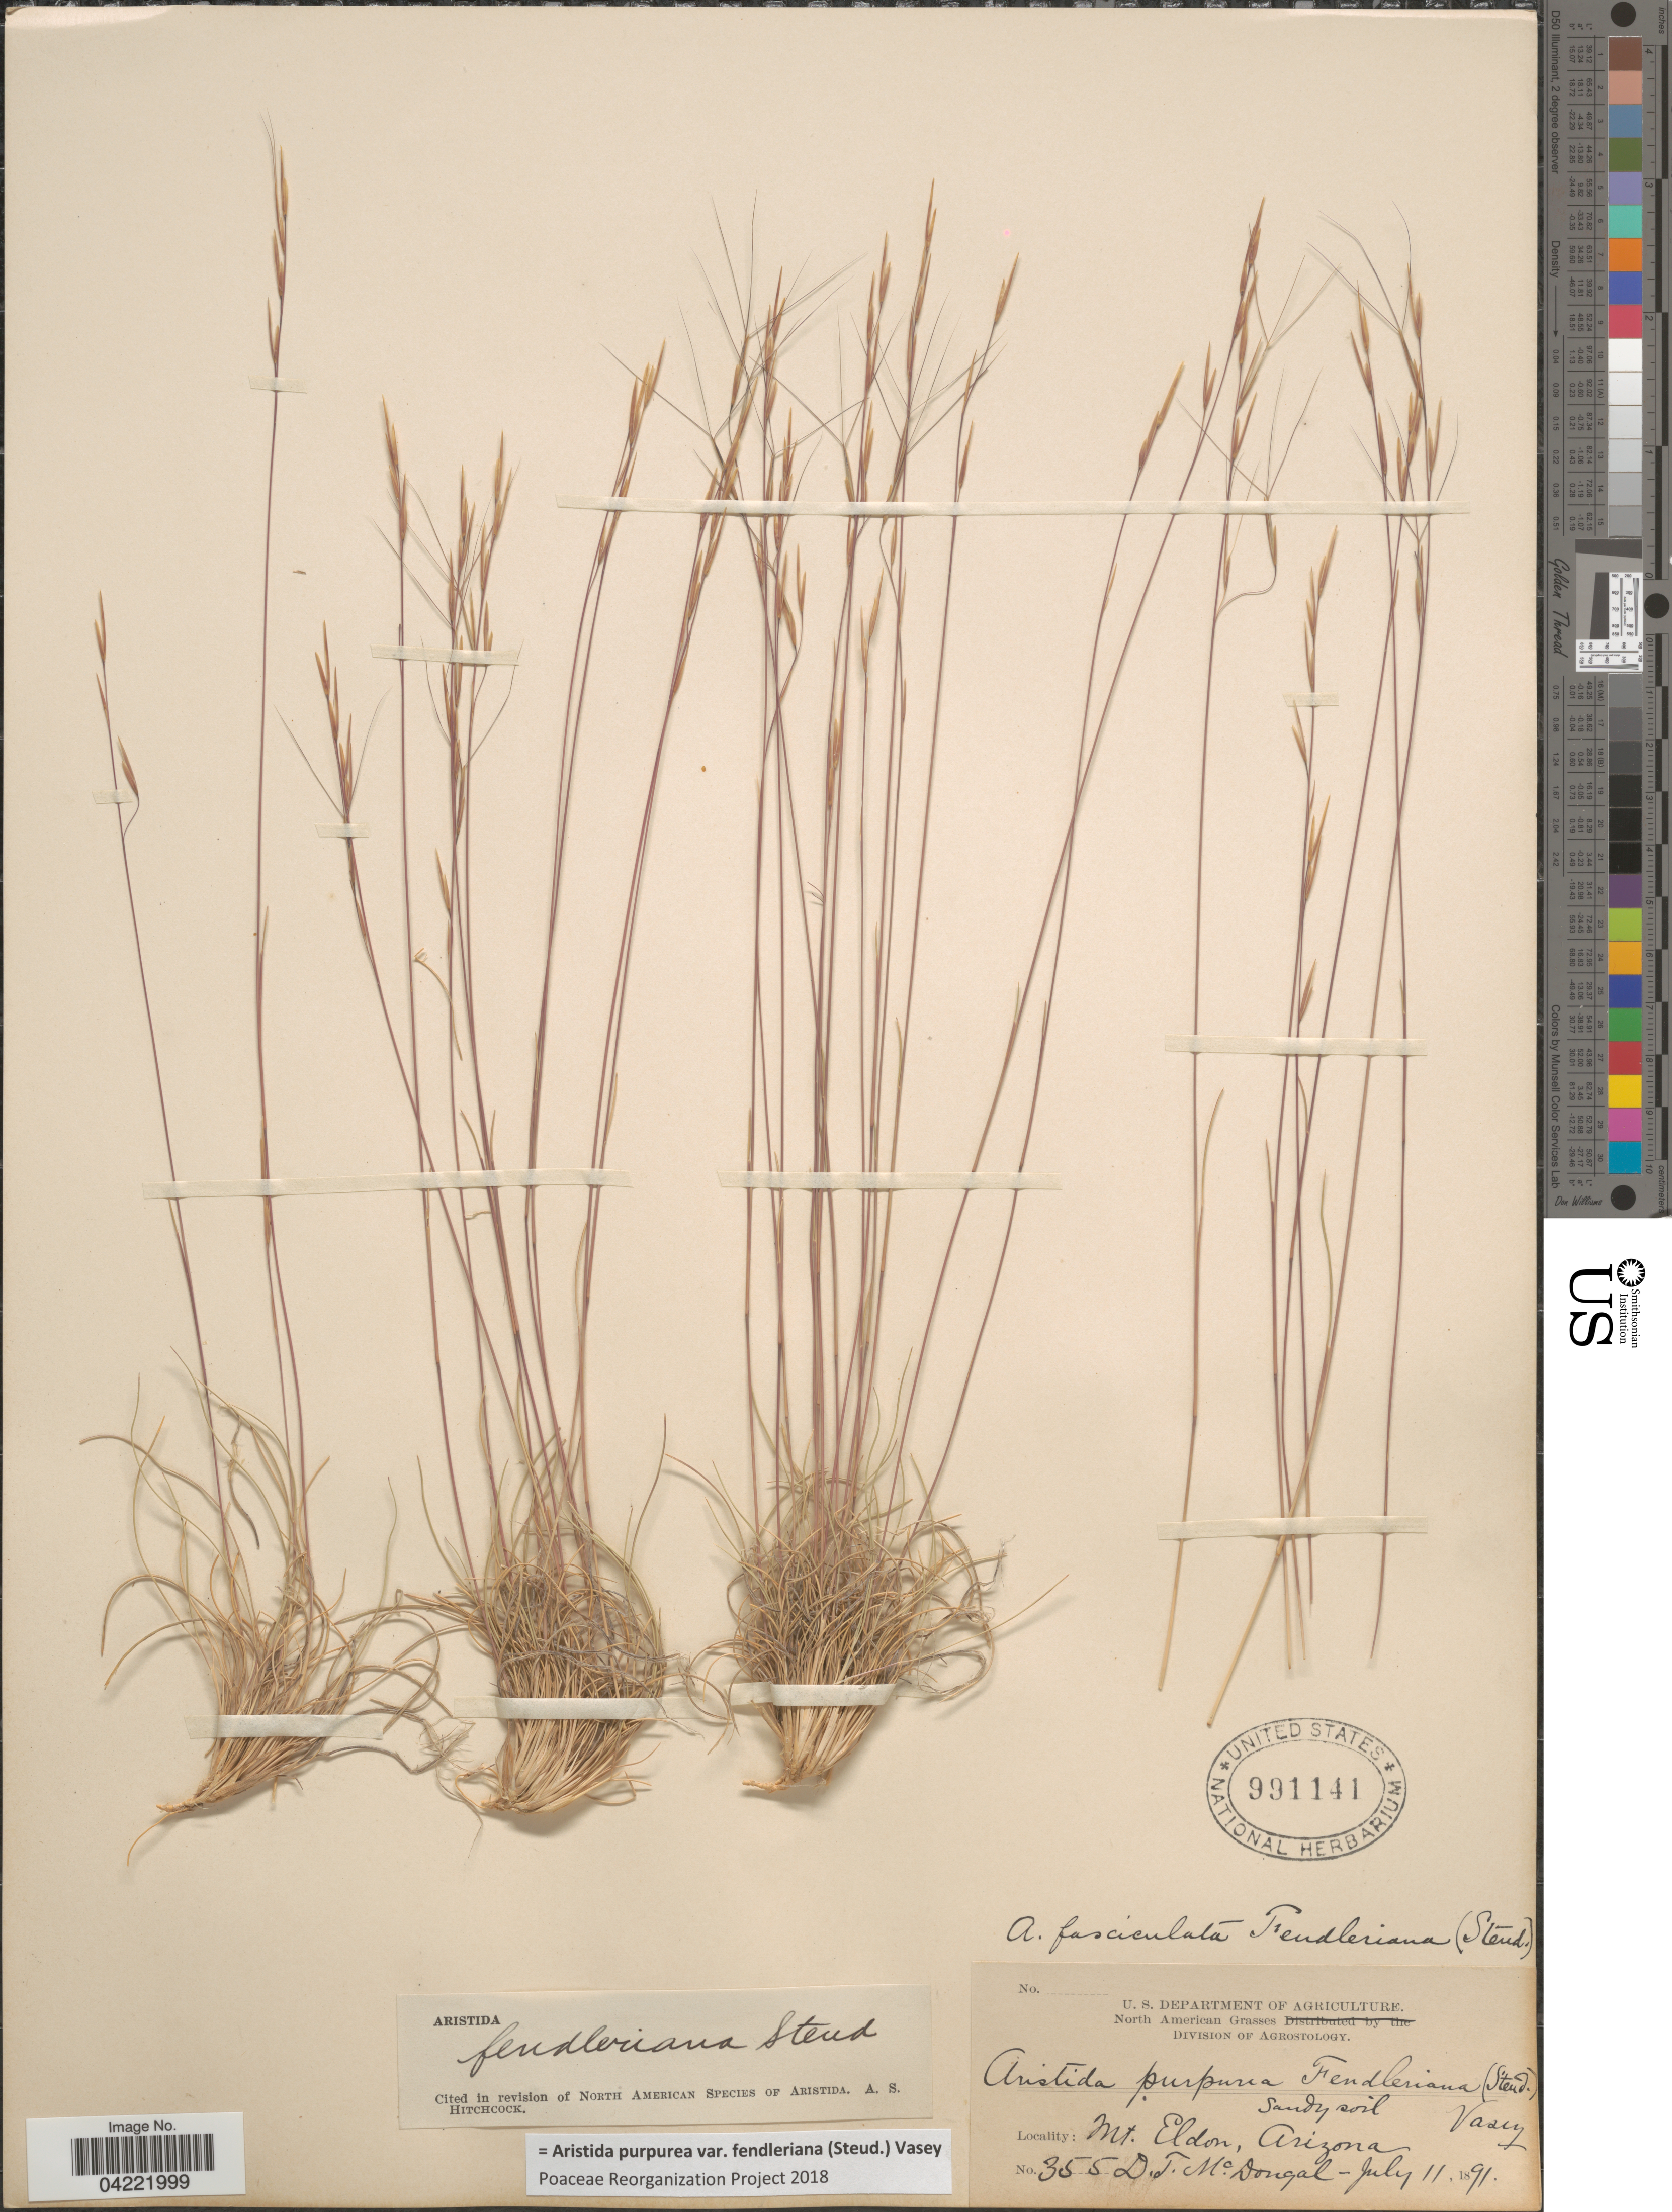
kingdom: Plantae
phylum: Tracheophyta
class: Liliopsida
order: Poales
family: Poaceae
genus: Aristida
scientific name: Aristida purpurea var. fendleriana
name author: (Steud.) Vasey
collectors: D. McDougal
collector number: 355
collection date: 1891-07-11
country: United States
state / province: Arizona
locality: Sandy soil. Mt. Eldon.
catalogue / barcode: US 991141